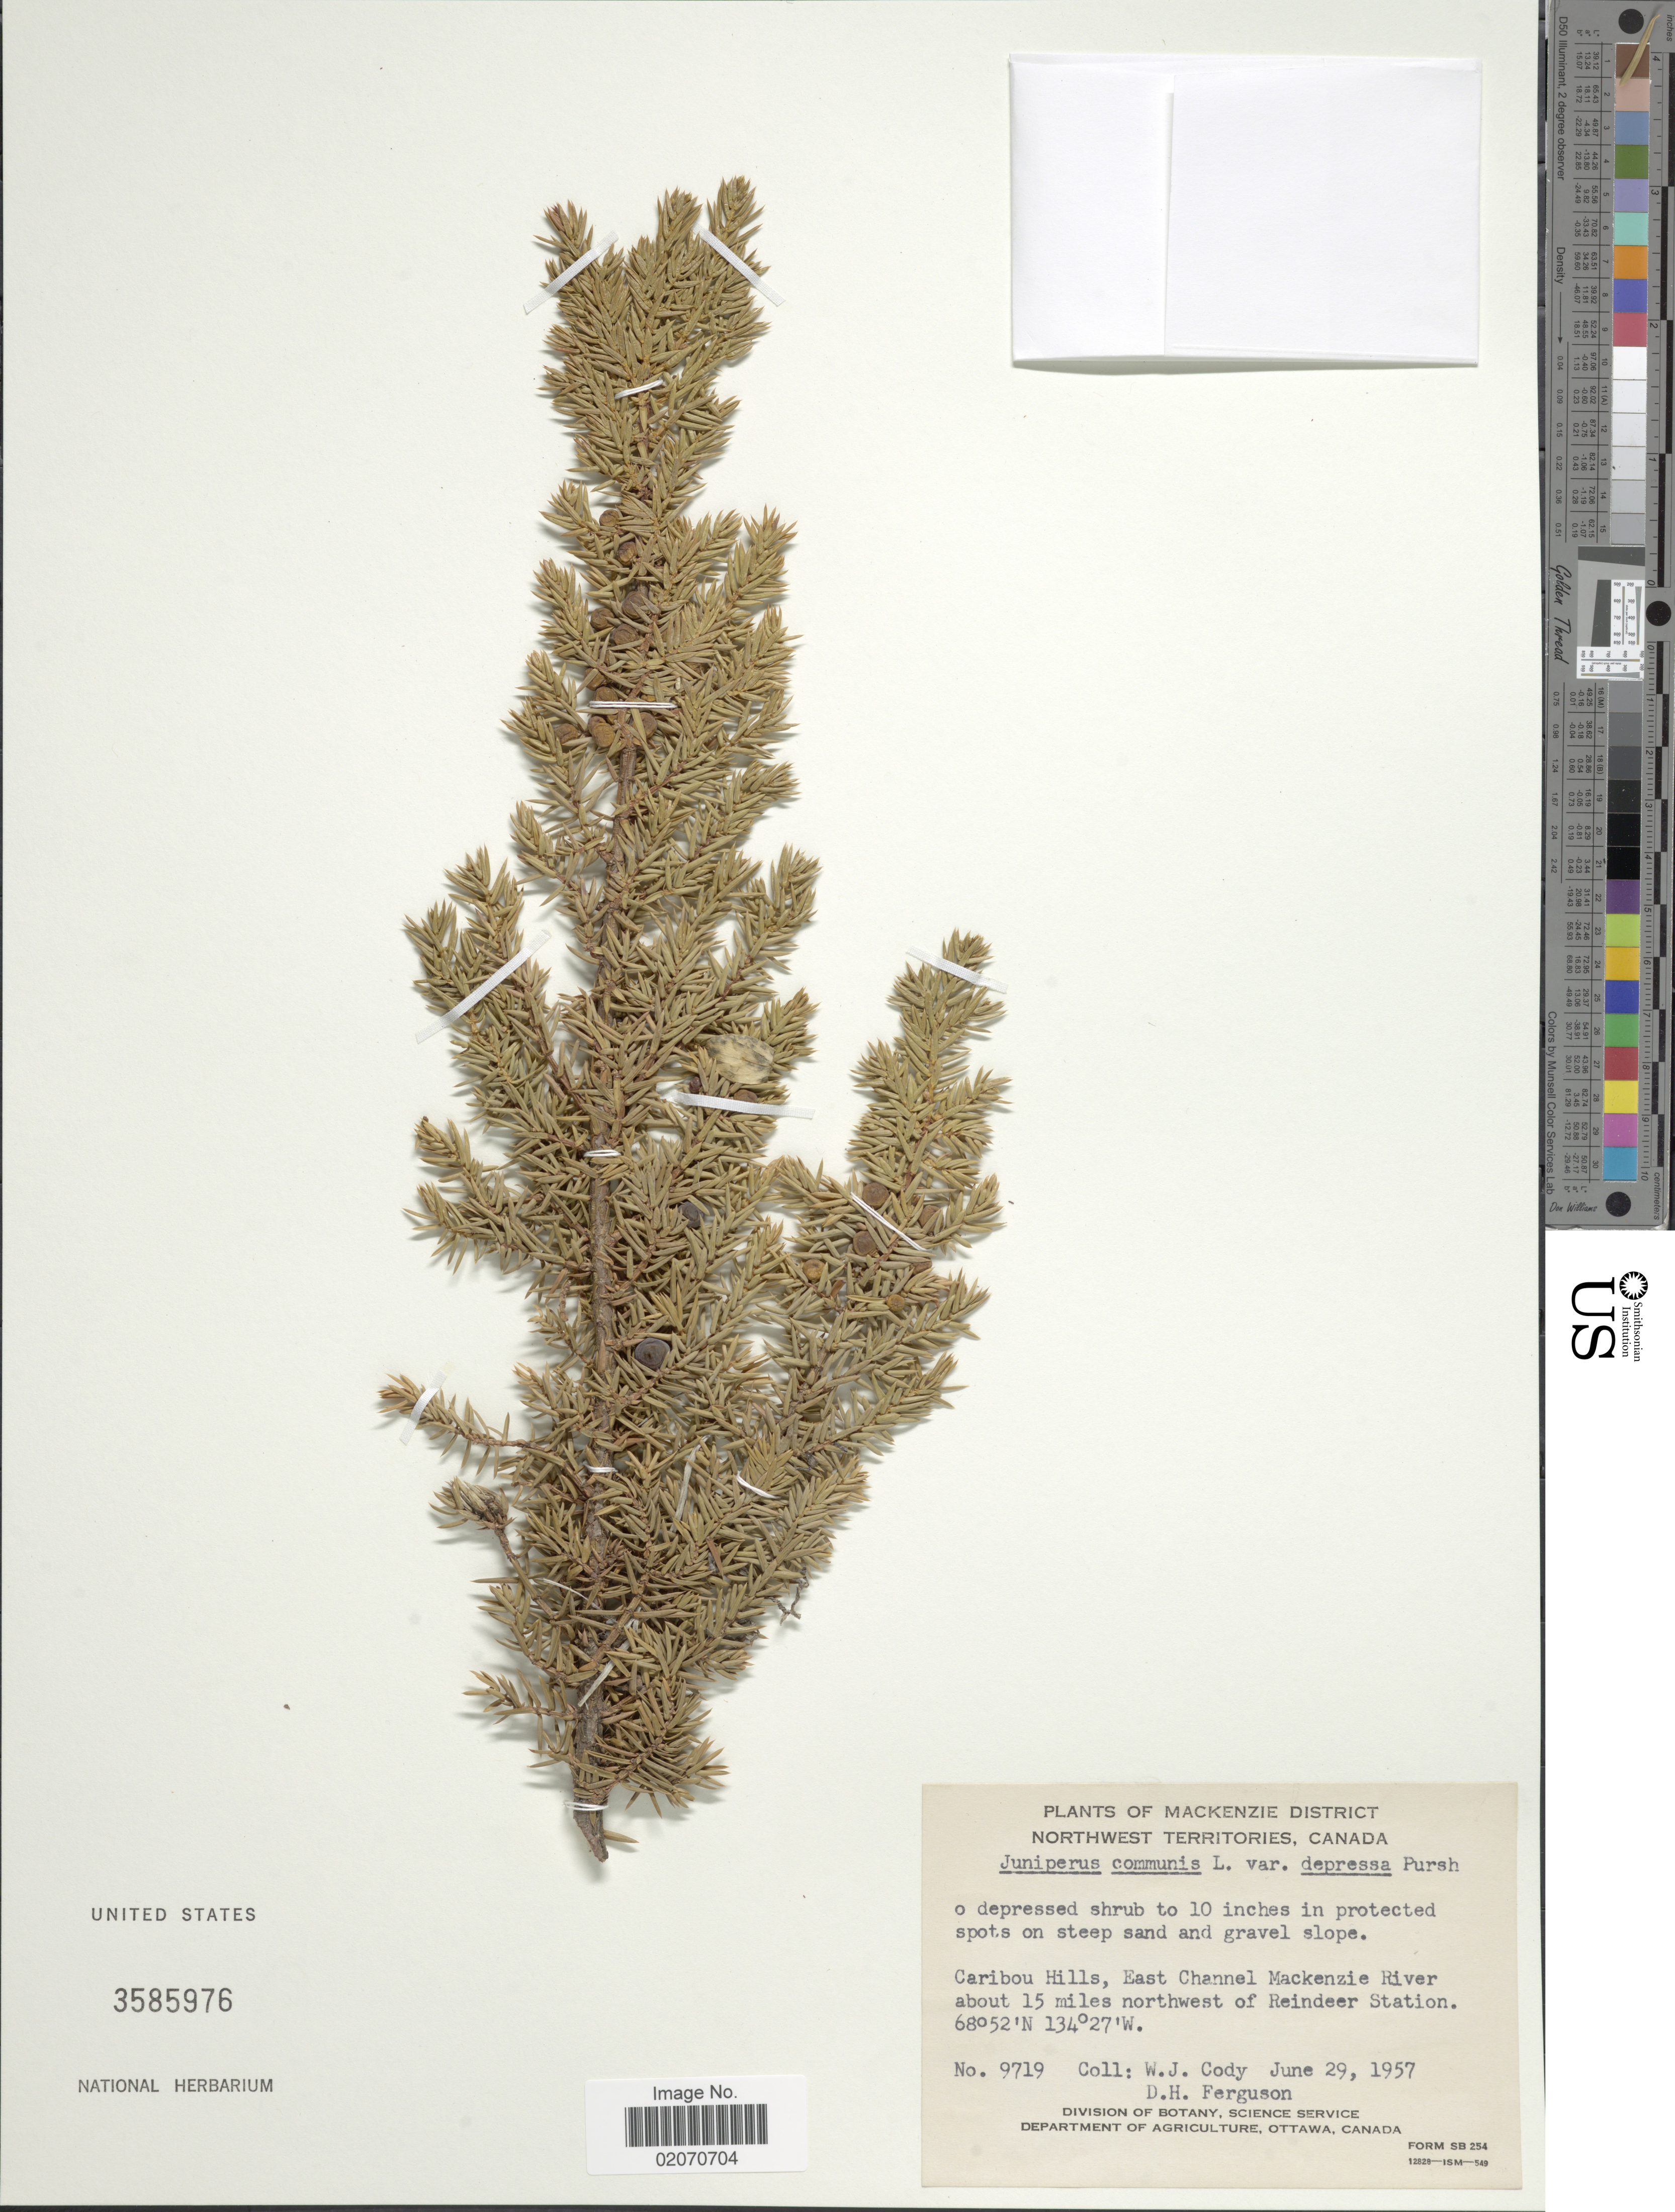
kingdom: Plantae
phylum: Tracheophyta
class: Pinopsida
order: Pinales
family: Cupressaceae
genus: Juniperus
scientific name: Juniperus communis var. depressa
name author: Pursh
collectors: W. Cody & D. Ferguson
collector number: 9719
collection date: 1957-06-29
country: Canada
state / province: Northwest Territories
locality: Mackenzie District, Caribou Hills, East Channel Mackenzie River about 15 miles northwest of Reindeer Station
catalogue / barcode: US 3585976